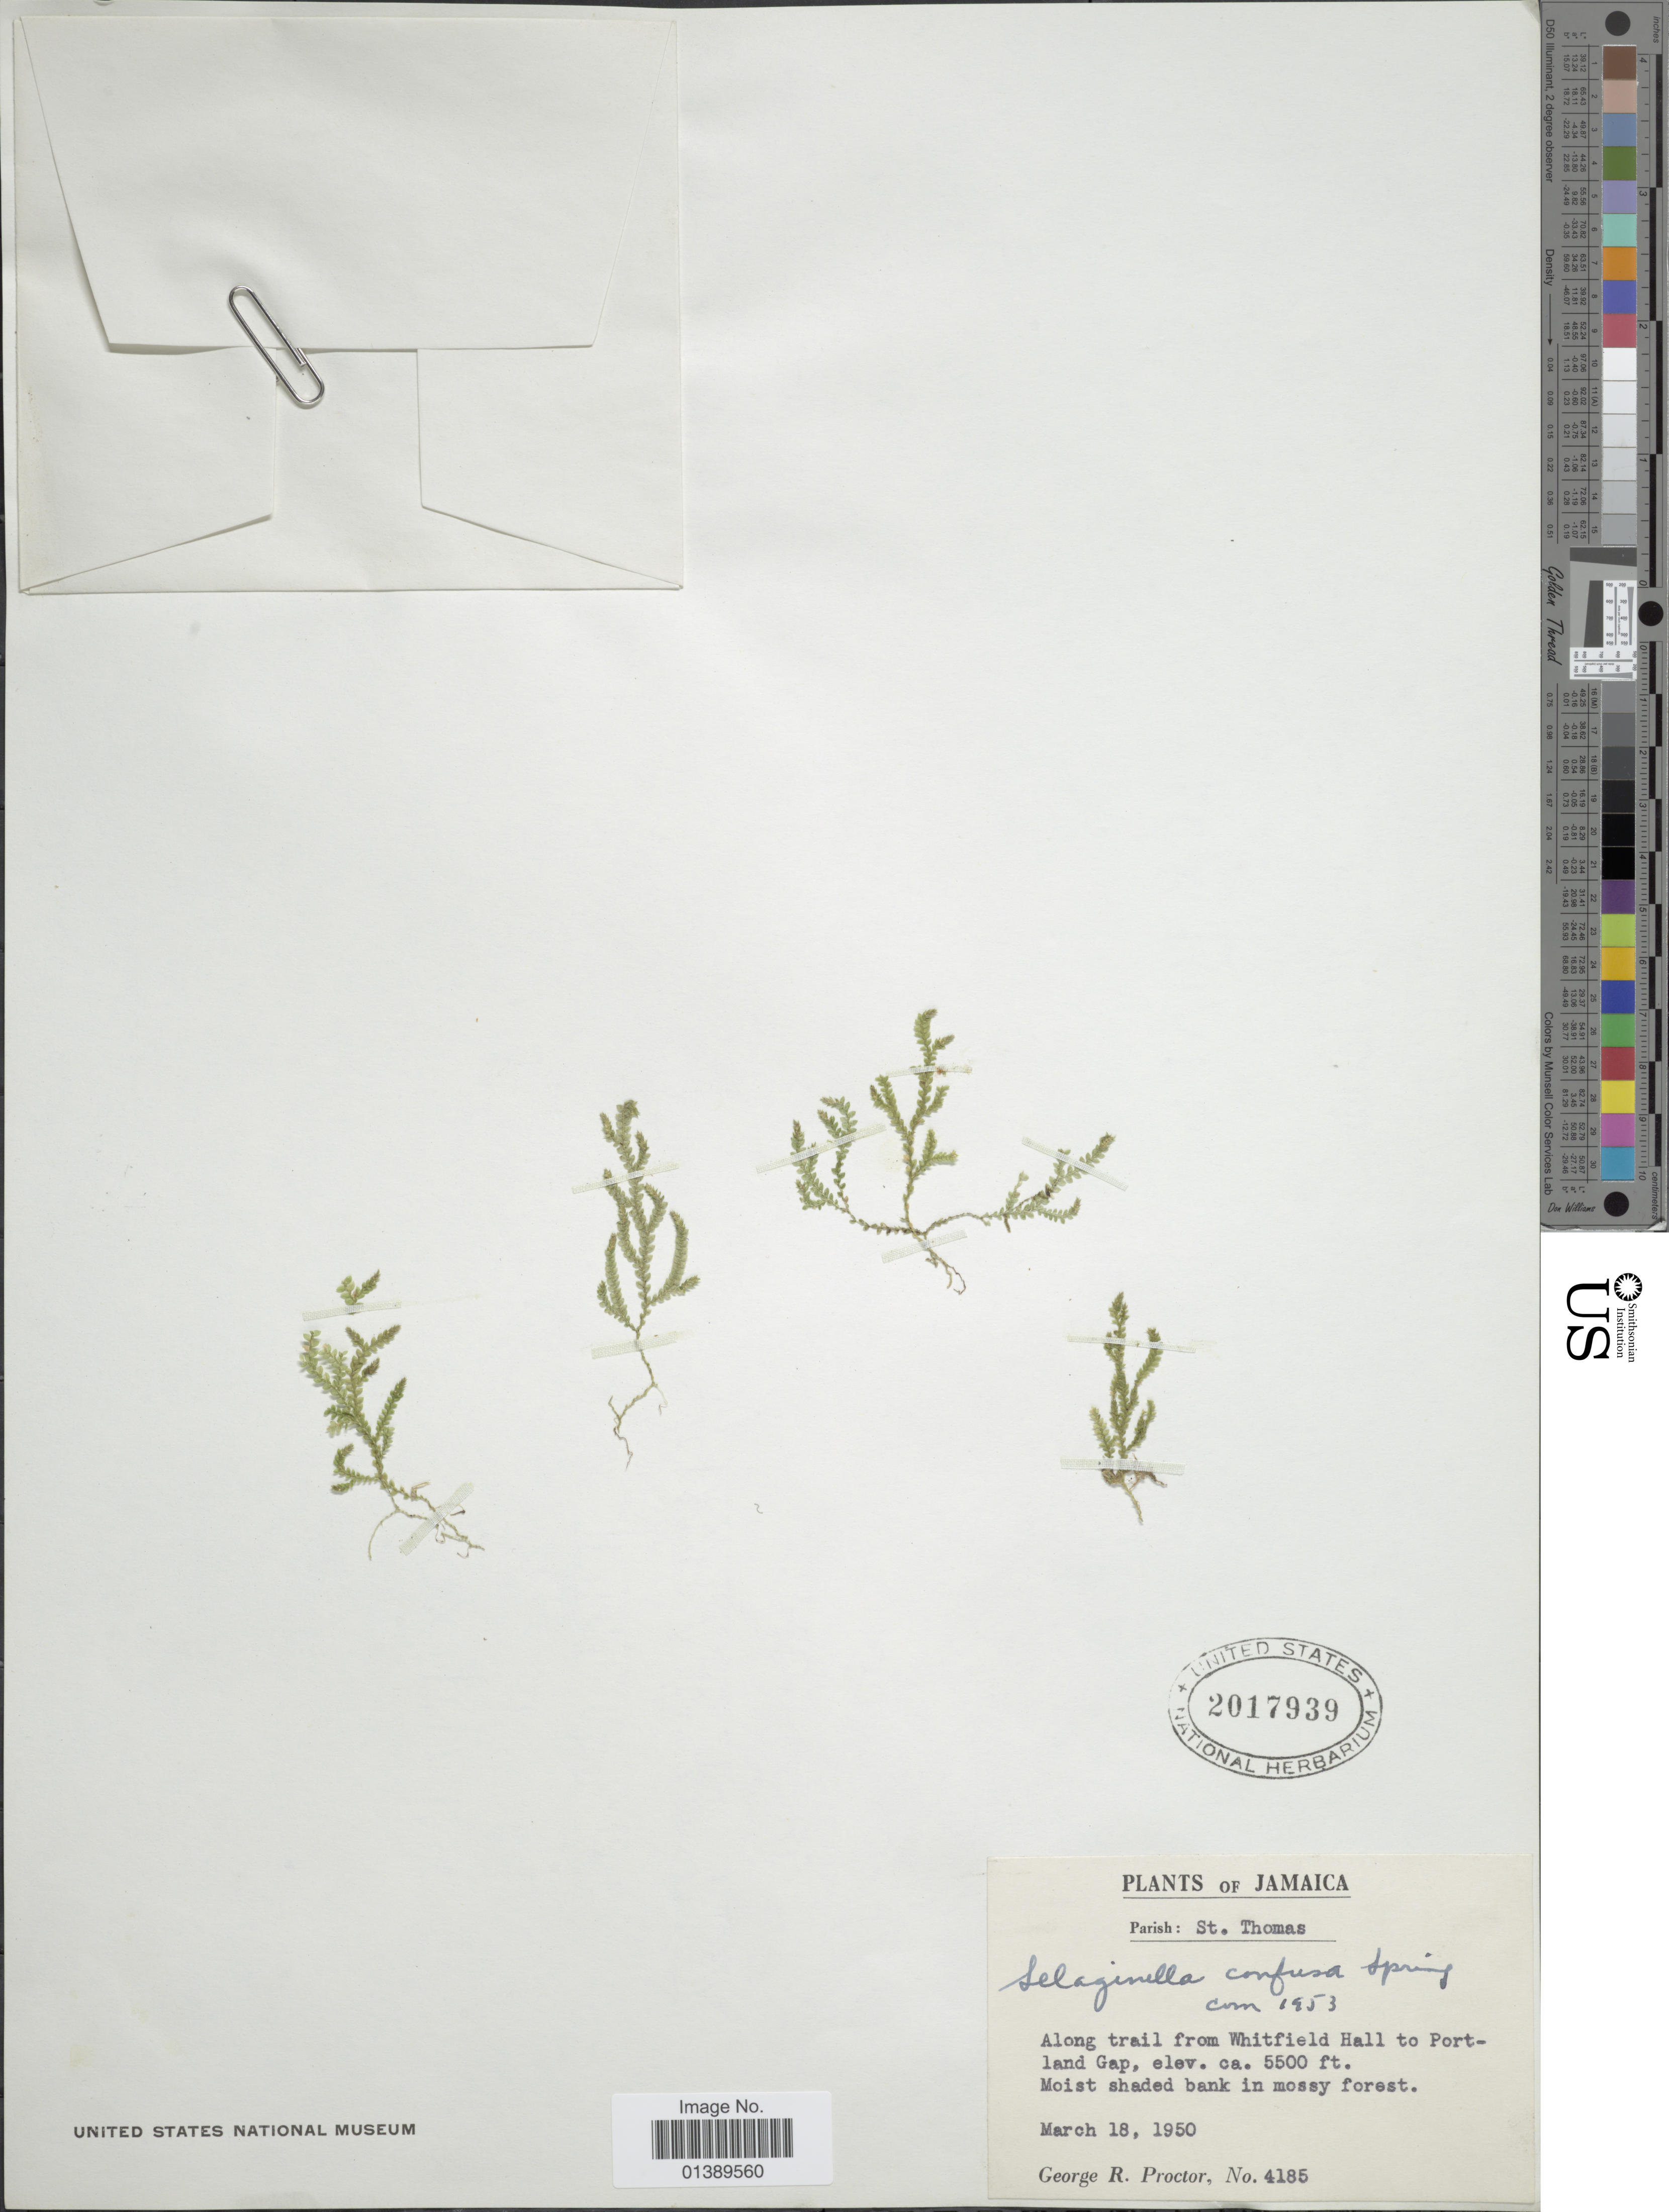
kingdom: Plantae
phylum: Tracheophyta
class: Lycopodiopsida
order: Selaginellales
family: Selaginellaceae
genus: Selaginella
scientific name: Selaginella confusa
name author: Spring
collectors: G. R. Proctor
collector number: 4185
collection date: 1950-03-18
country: Jamaica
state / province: Saint Thomas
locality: Along trail from Whitfield Hall to Portland Gap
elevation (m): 1676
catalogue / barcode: US 2017939